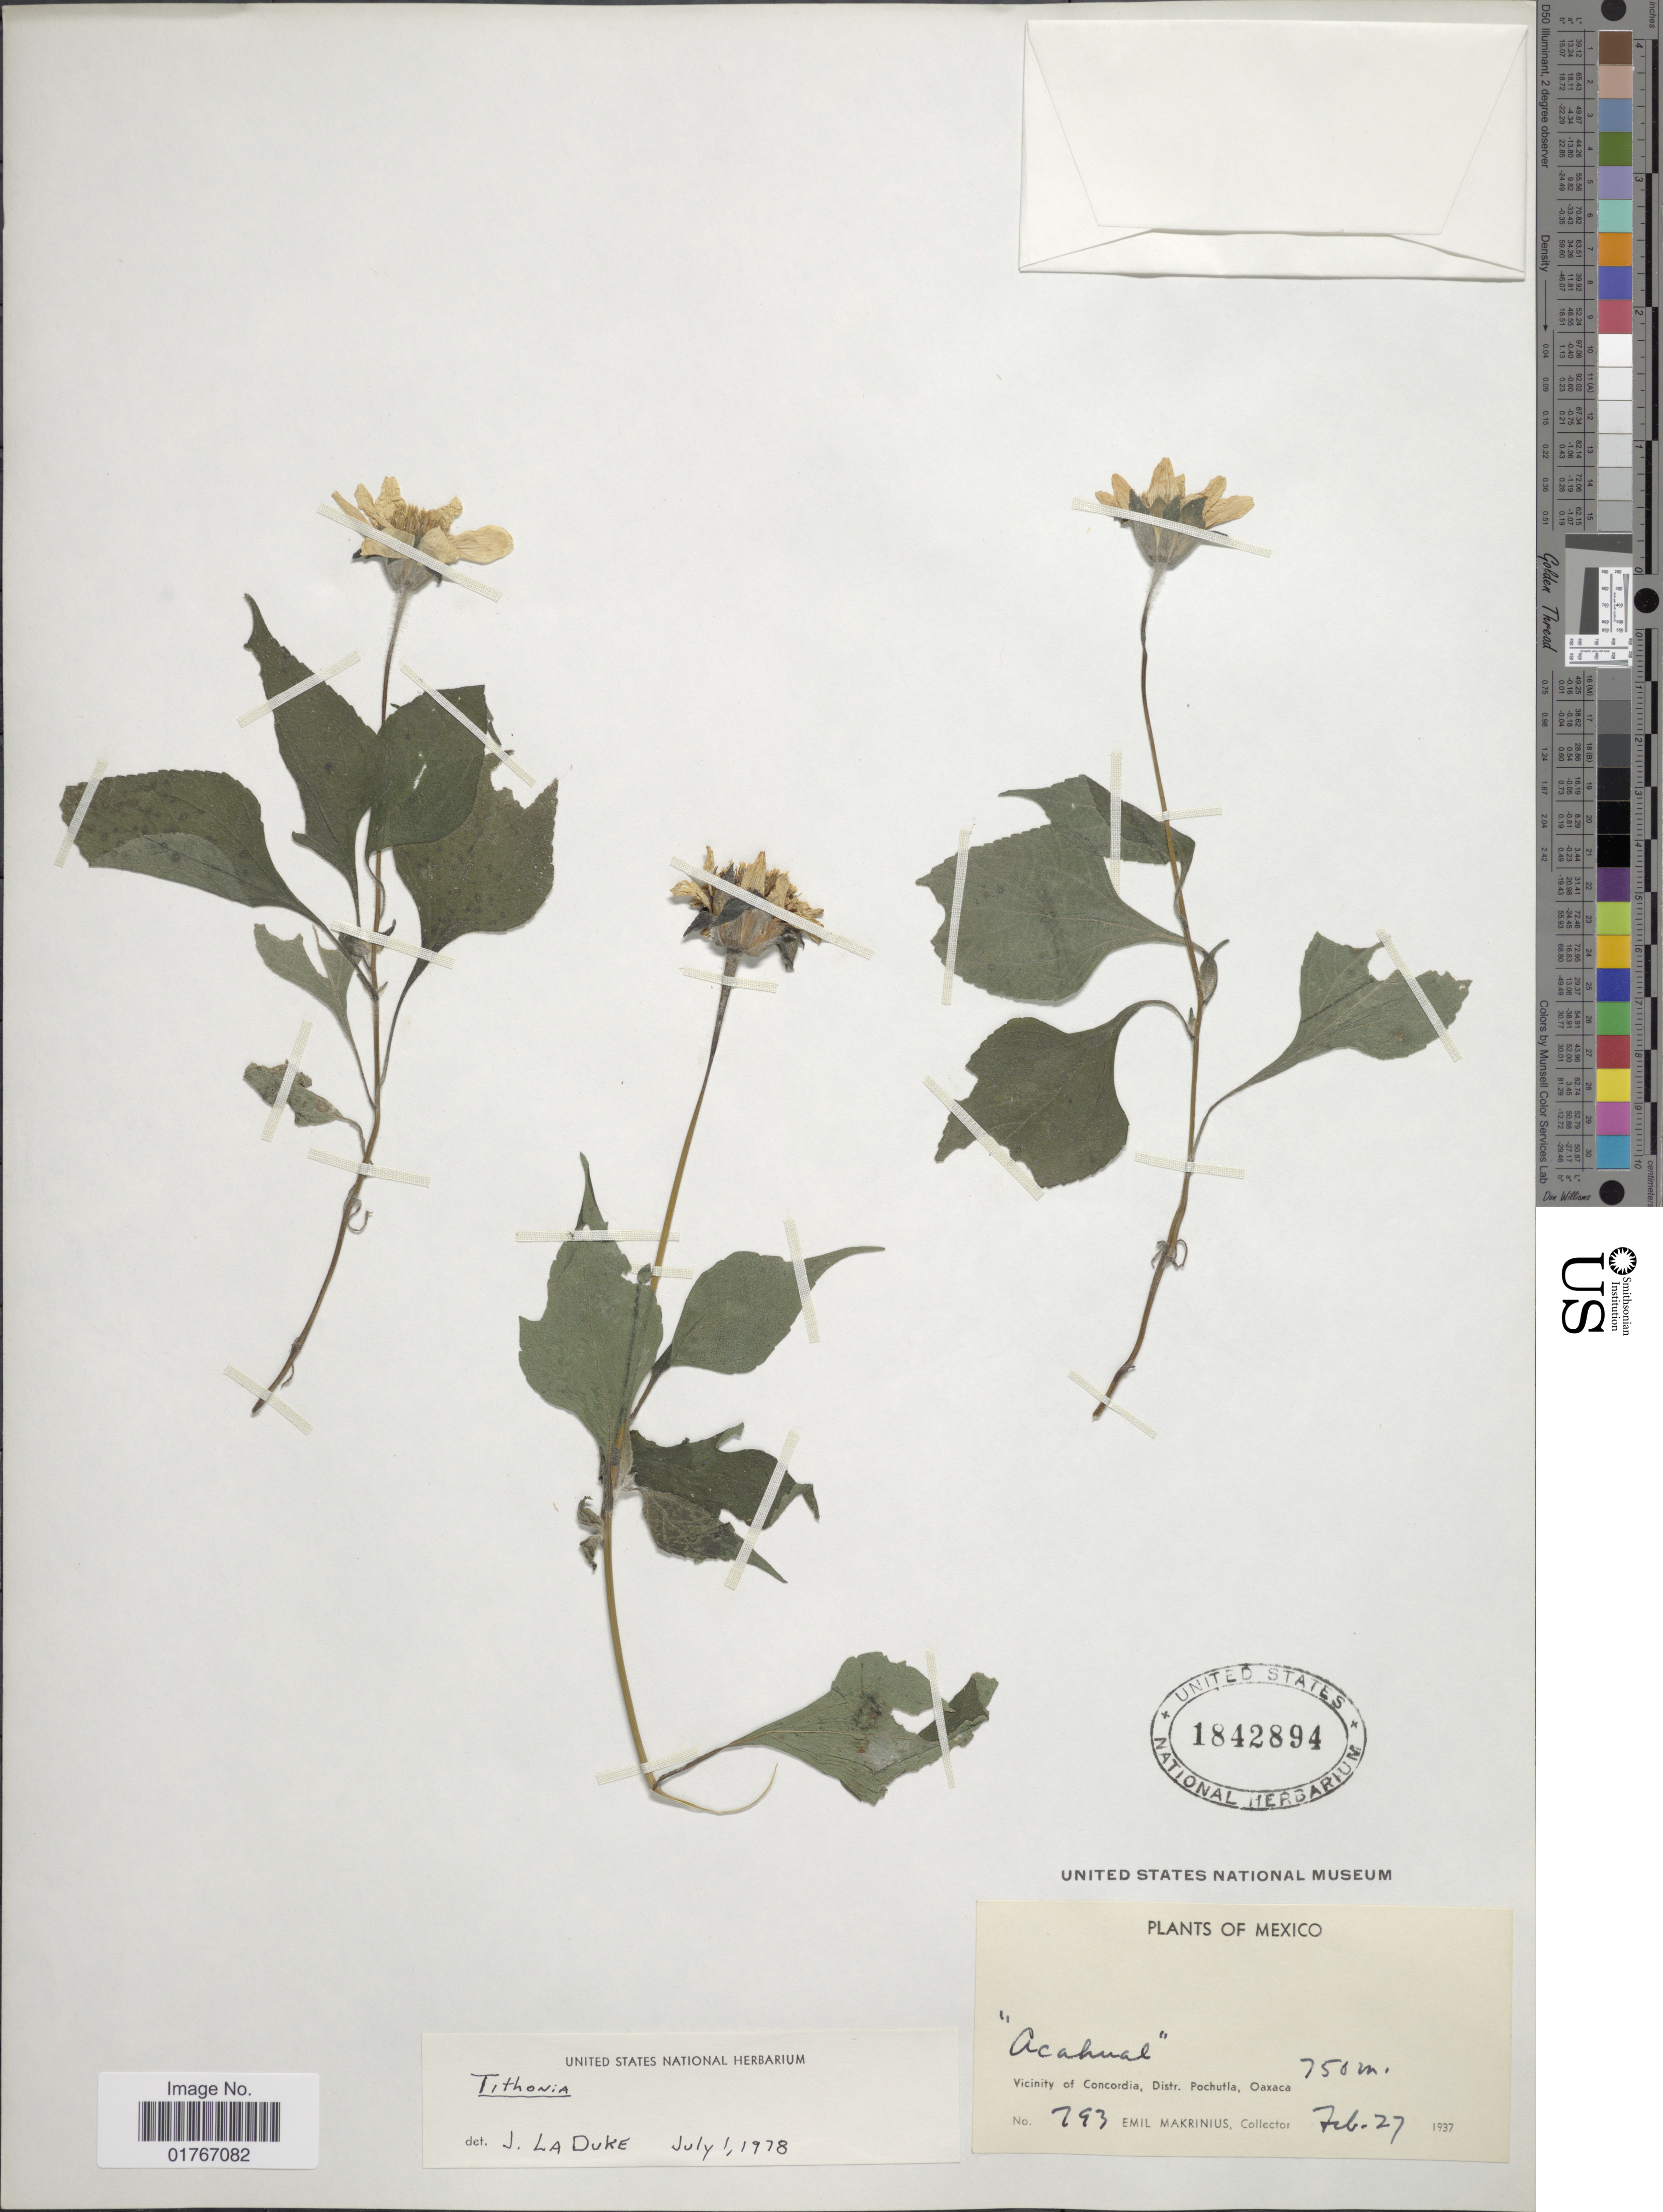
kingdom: Plantae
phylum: Tracheophyta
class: Magnoliopsida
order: Asterales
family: Asteraceae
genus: Tithonia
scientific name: Tithonia sp.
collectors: E. Makrinus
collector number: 793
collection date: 1937-02-27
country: Mexico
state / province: Oaxaca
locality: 'Acahual' Vicinity of Concoria, Distr. Pochutla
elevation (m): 750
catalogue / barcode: US 1842894